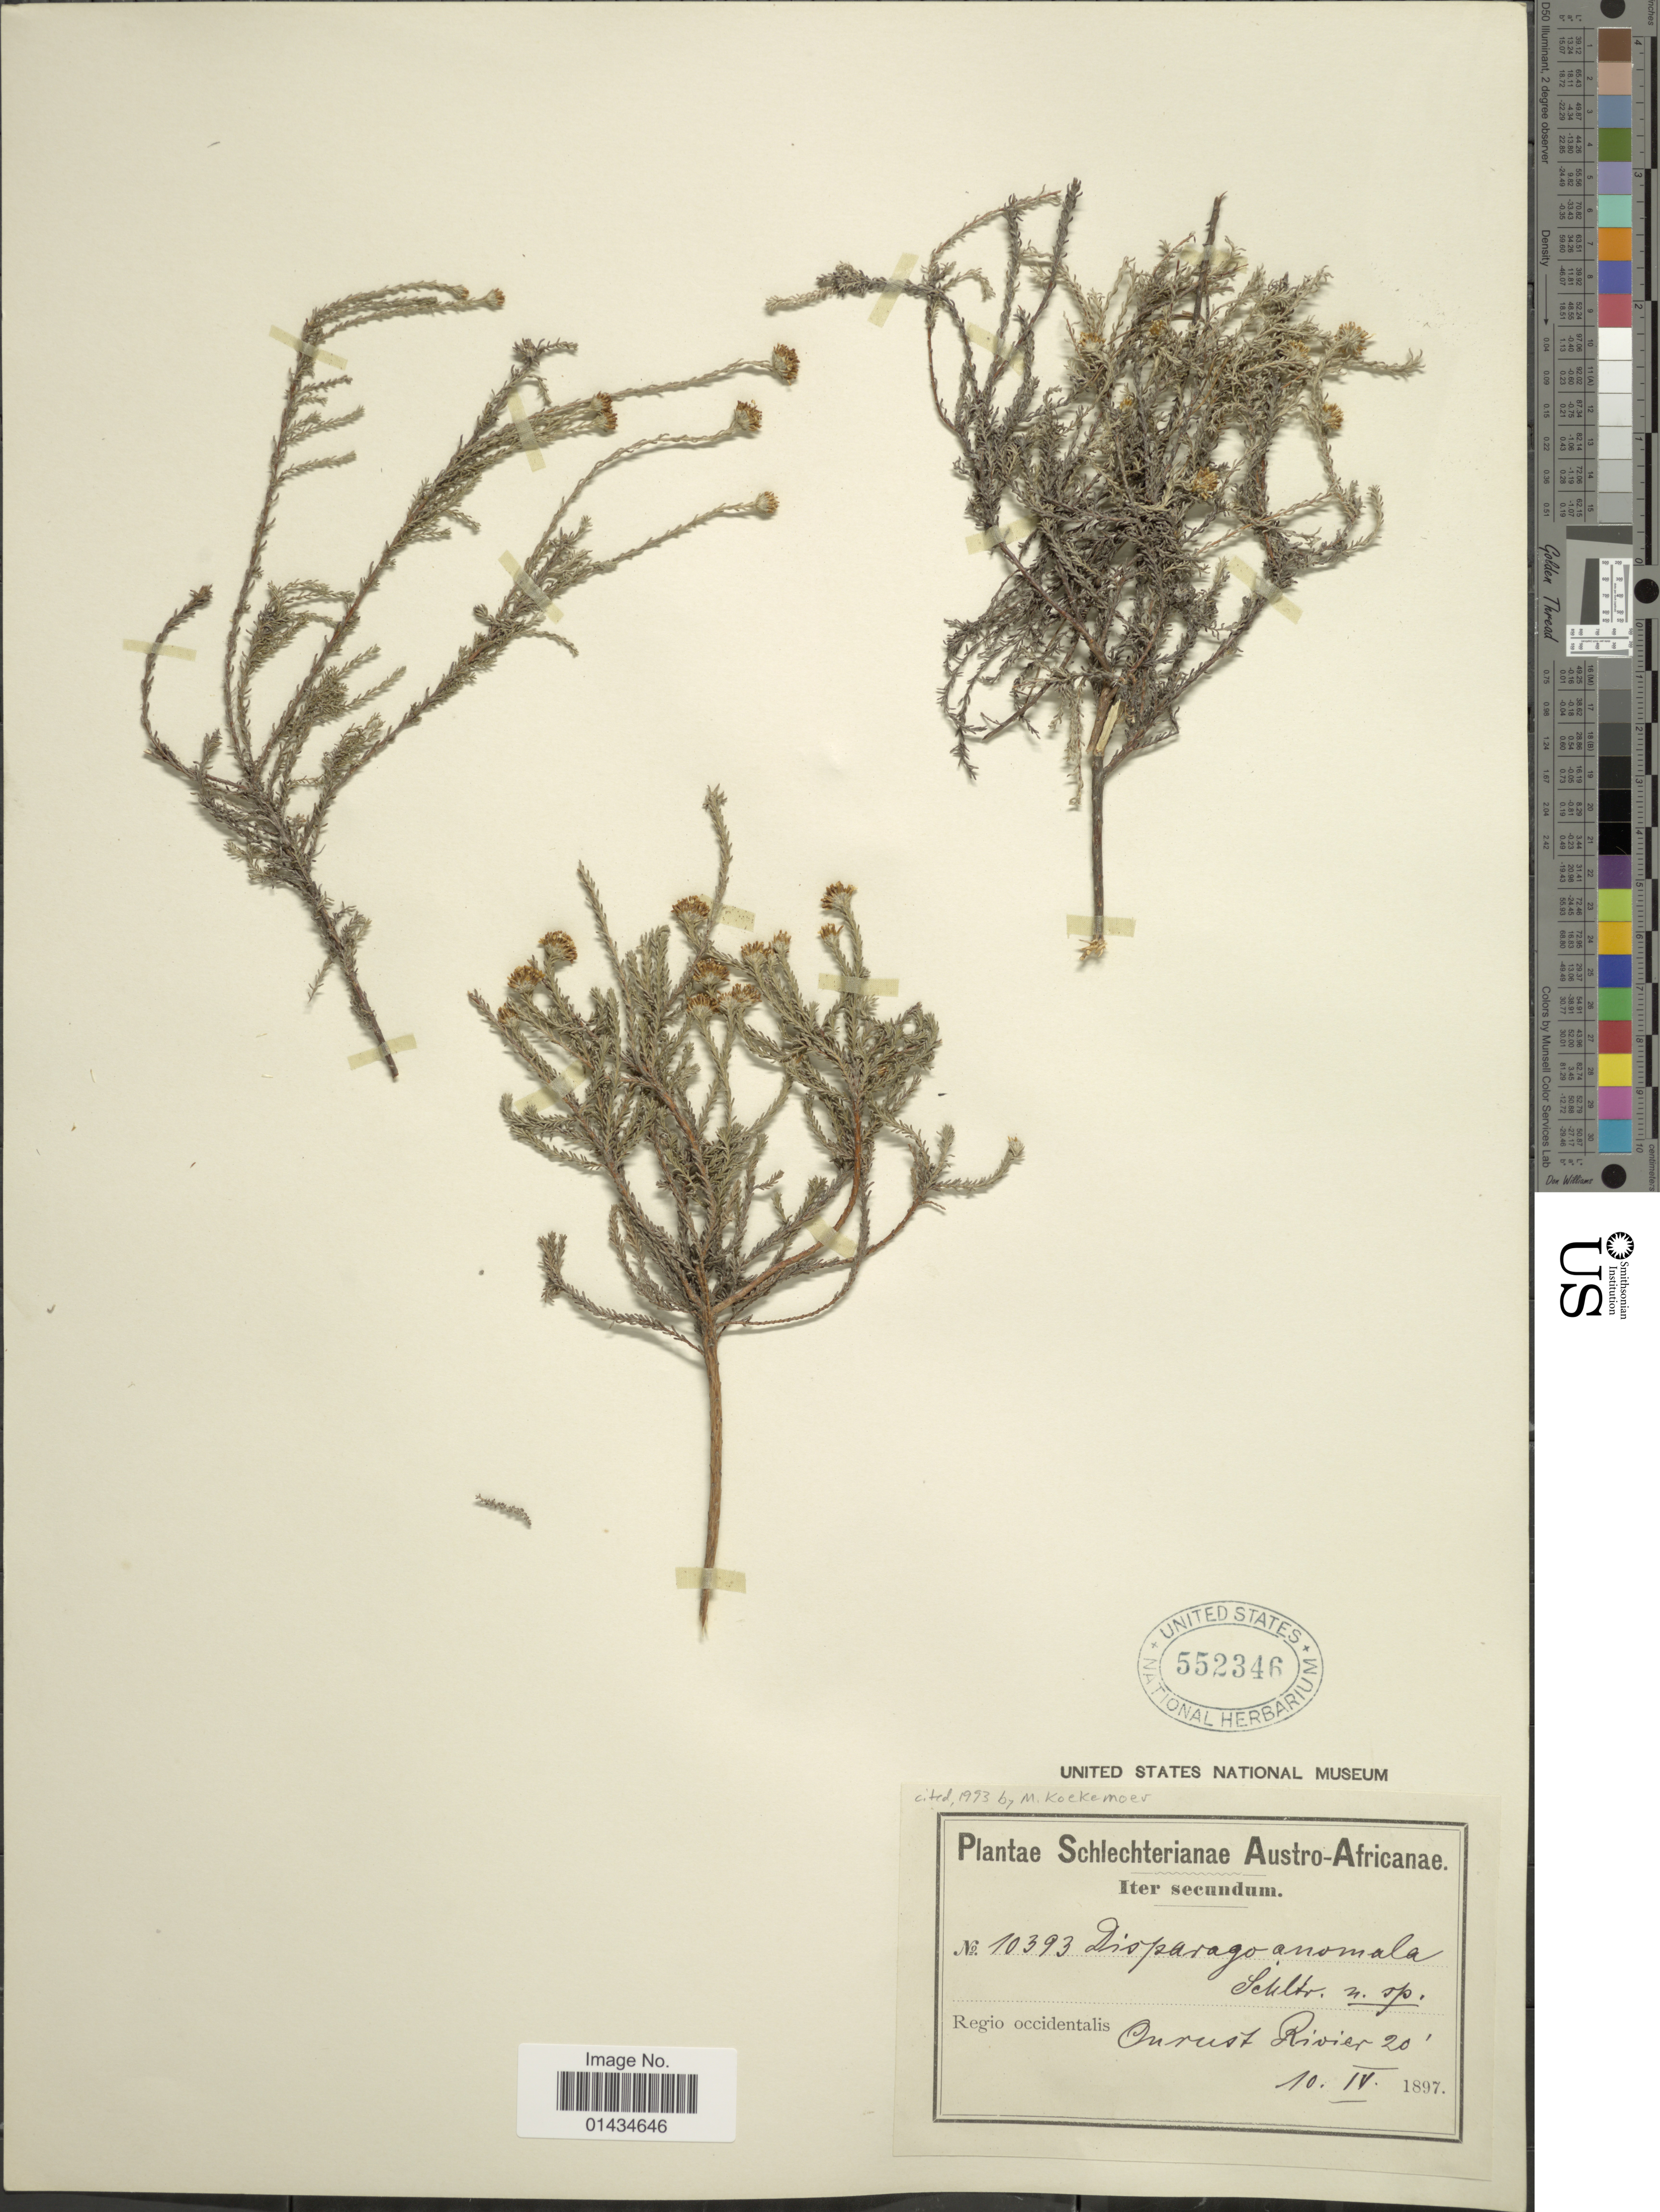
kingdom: Plantae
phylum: Tracheophyta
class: Magnoliopsida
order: Asterales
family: Asteraceae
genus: Disparago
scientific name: Disparago anomala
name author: Schltr. ex Levyns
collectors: Schlechter, --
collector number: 10393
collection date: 1897-04-10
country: South Africa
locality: Austro-Africanae, regio occidentalis Onrust River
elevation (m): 6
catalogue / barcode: US 552346